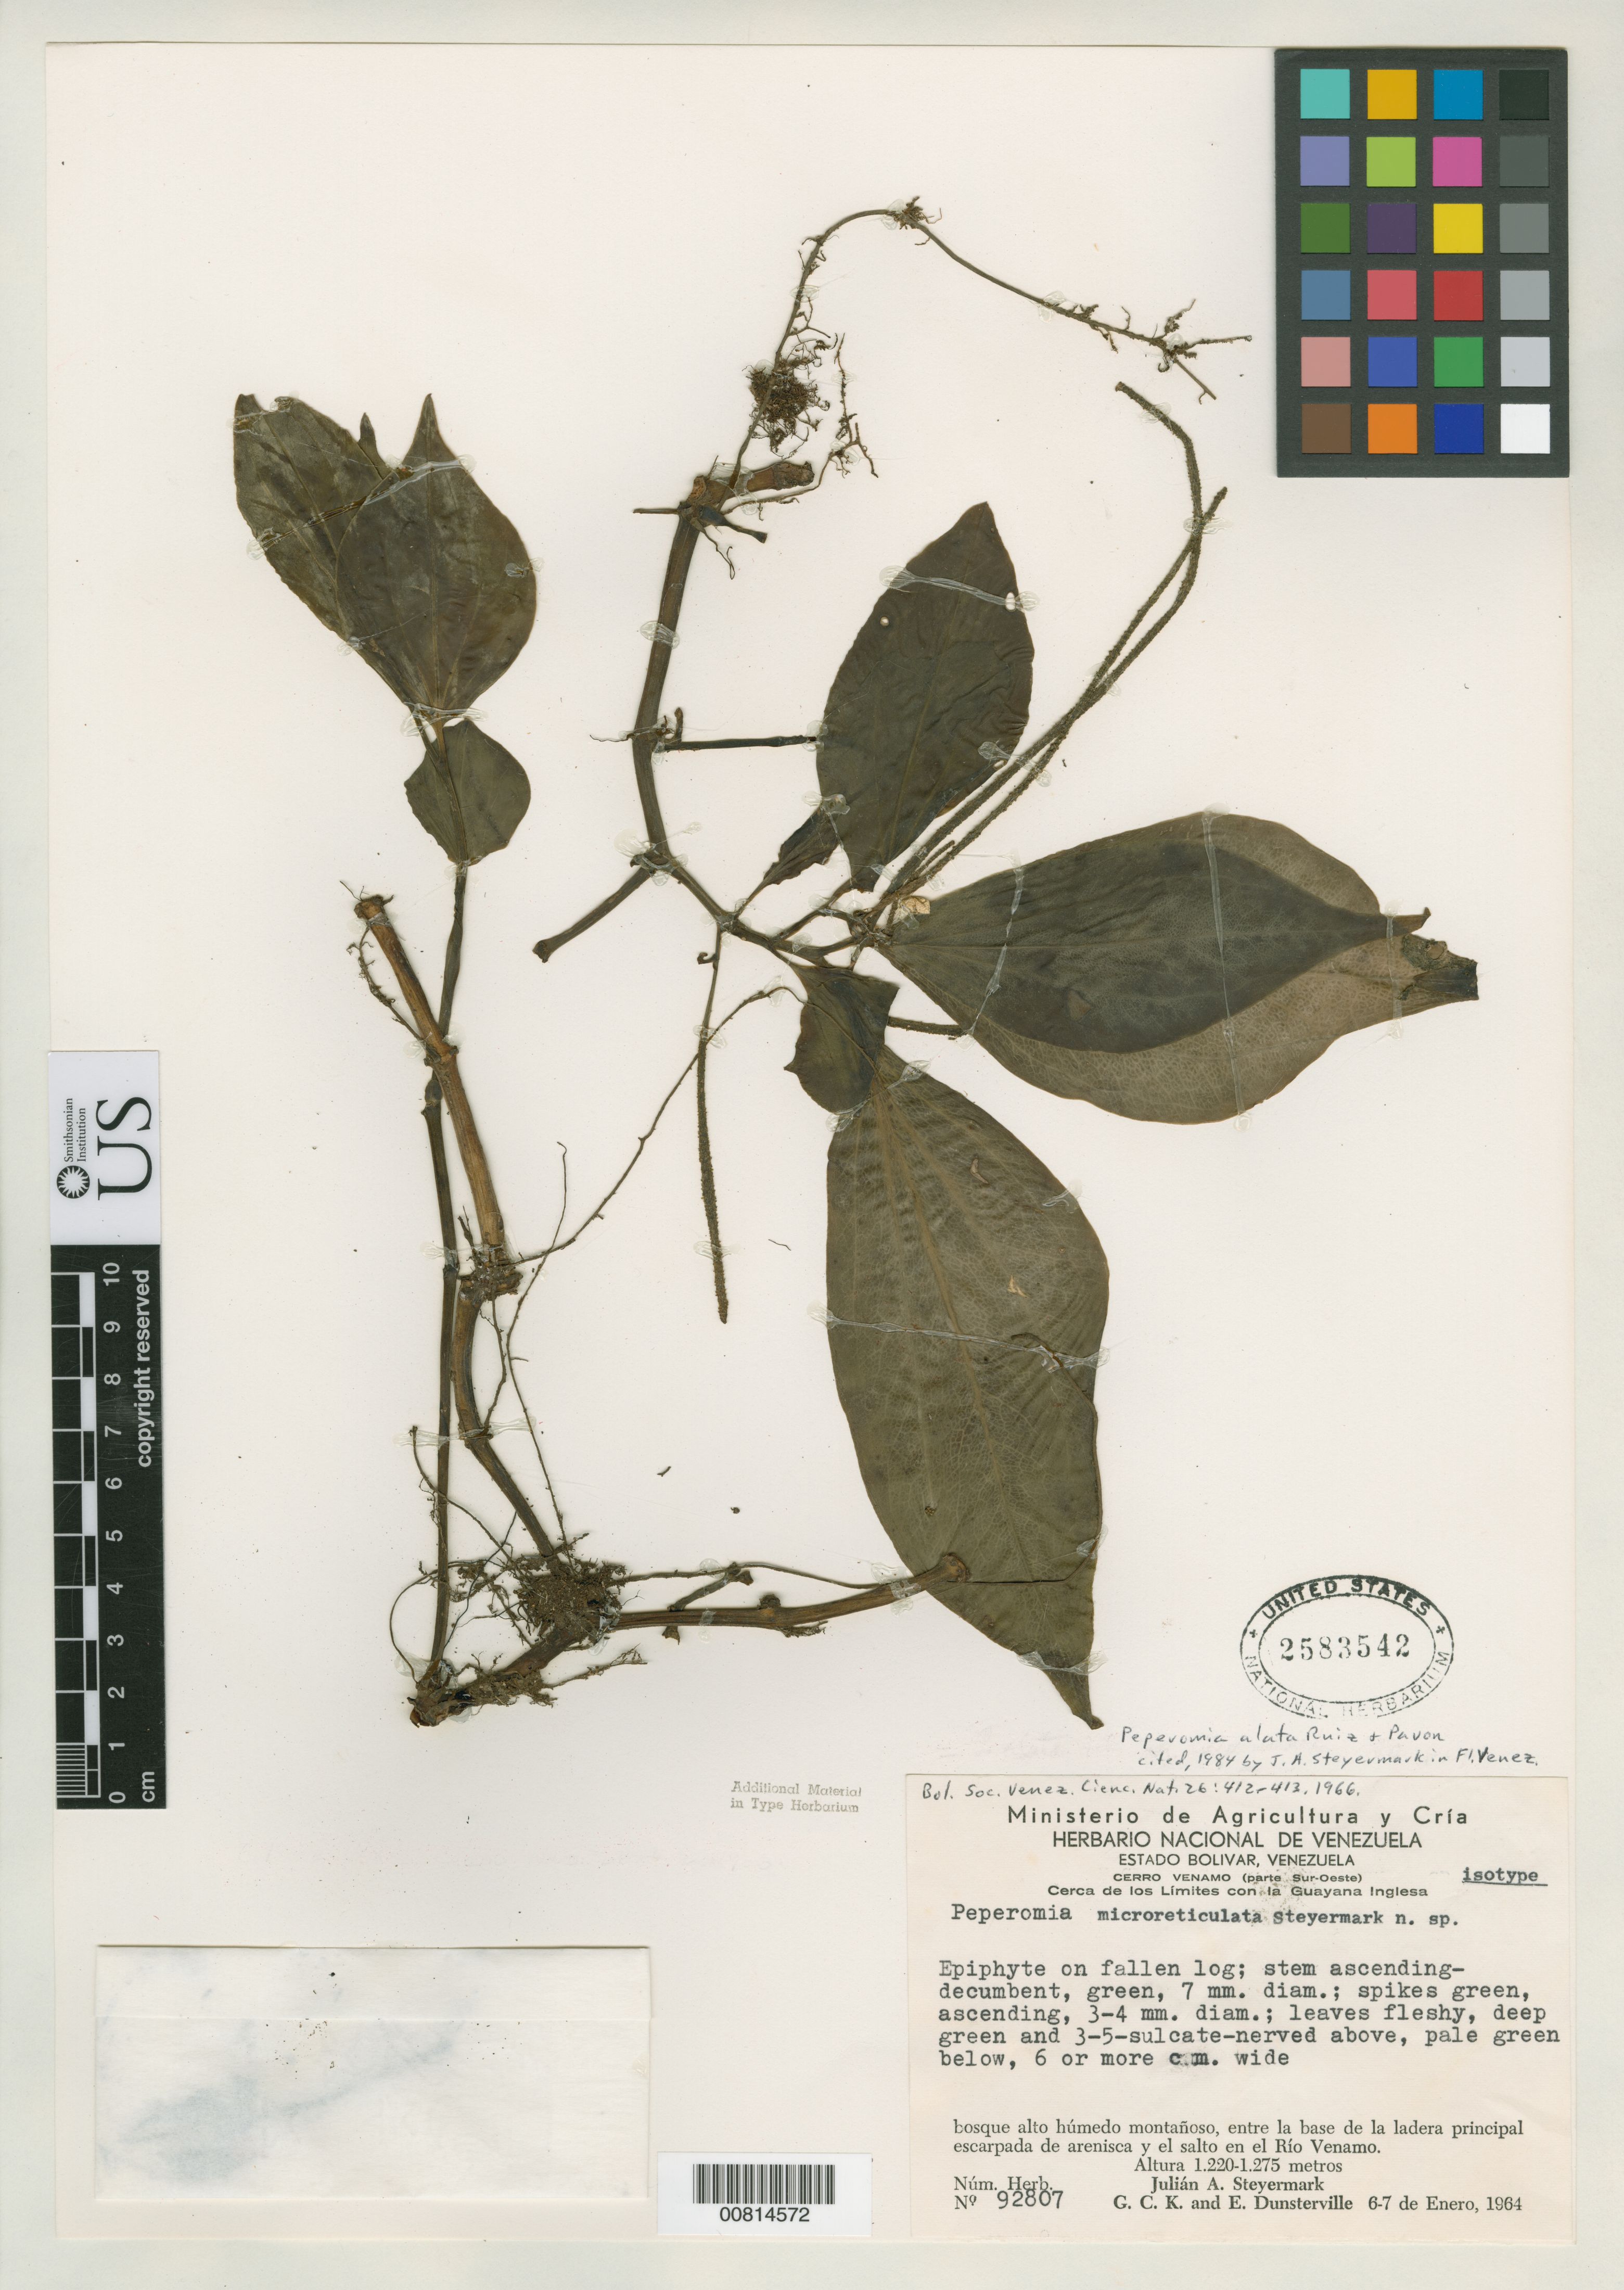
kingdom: Plantae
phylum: Tracheophyta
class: Magnoliopsida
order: Piperales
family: Piperaceae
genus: Peperomia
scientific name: Peperomia microreticulata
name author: Steyerm.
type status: Isotype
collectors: J. Steyermark & G. C. K. Dunsterville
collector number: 92807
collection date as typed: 06 Jan 1964 to 07 Jan 1964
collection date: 1964-01-06/1964-01-07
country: Venezuela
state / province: Bolívar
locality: Cerro Venamo (parte Sur-Oeste). Cerca de los limites con la Guyana Inglesa.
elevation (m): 1220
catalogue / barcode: US 2583542